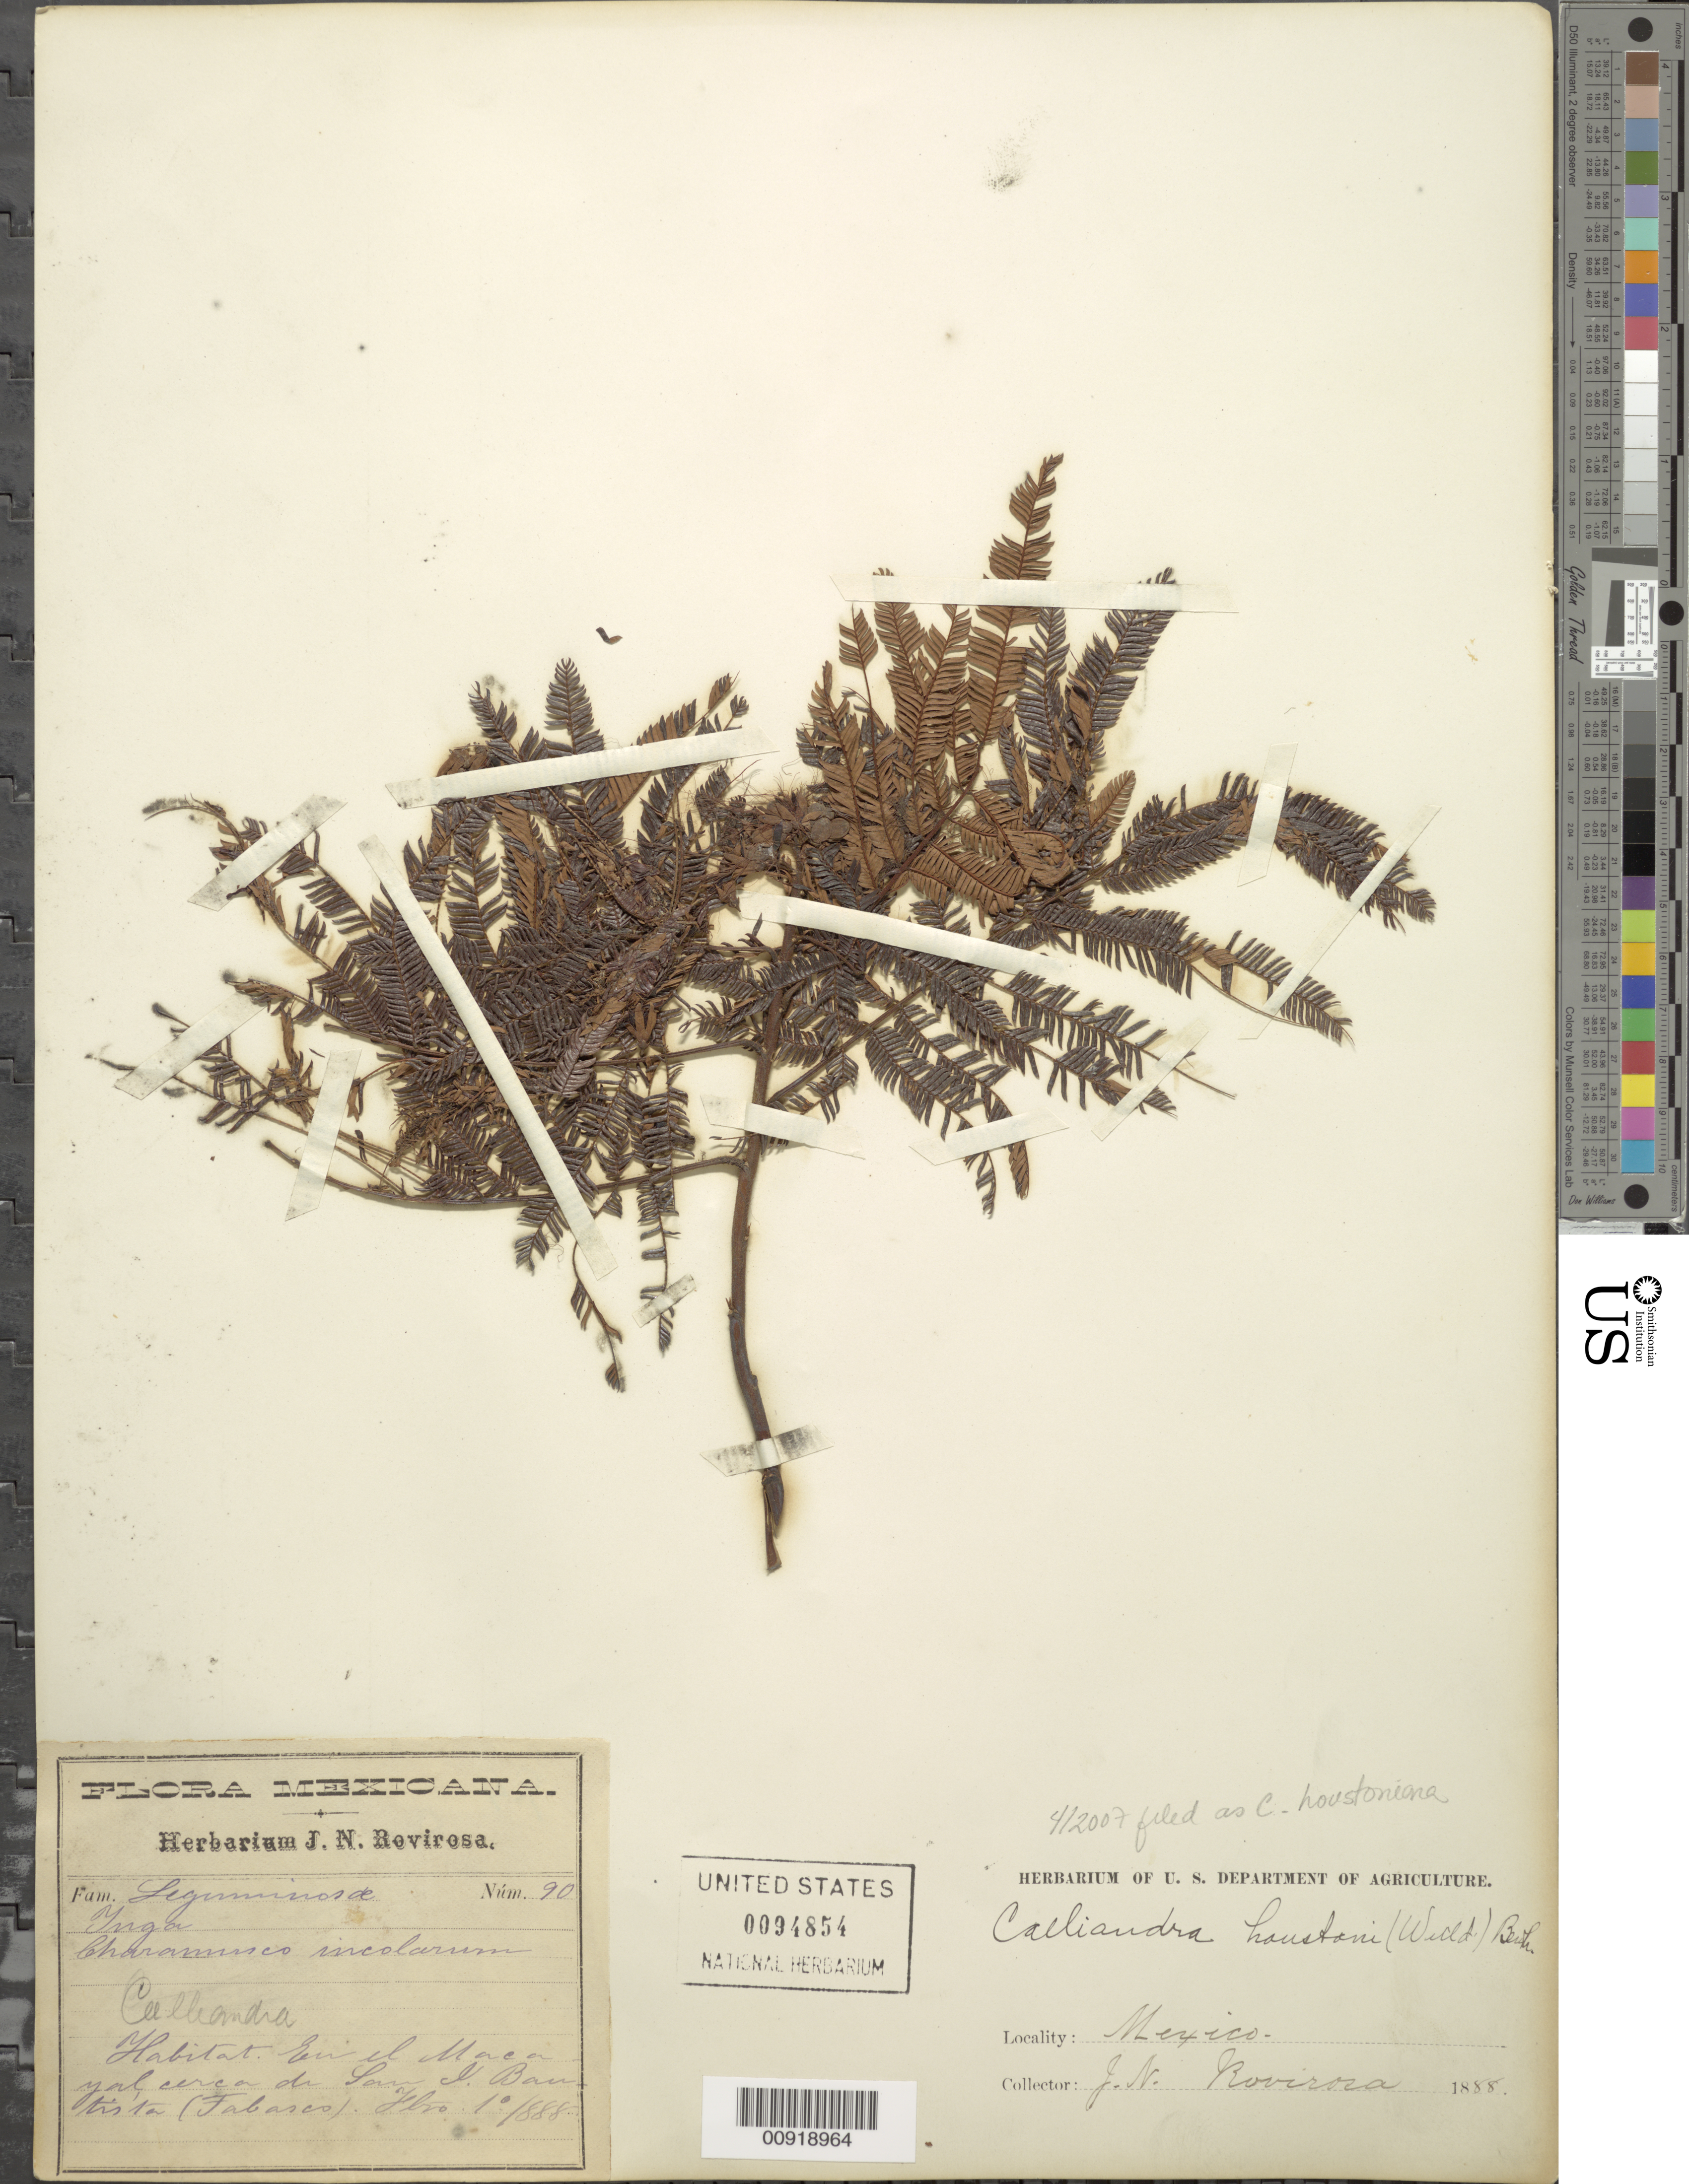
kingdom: Plantae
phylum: Tracheophyta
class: Magnoliopsida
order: Fabales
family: Fabaceae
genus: Calliandra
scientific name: Calliandra houstoniana var. houstoniana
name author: (Mill.) Standl.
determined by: Strong, Mark T., (BOT), Smithsonian Institution - National Museum of Natural History (UNITED STATES)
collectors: J. N. Rovirosa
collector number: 90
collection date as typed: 01 Feb 1888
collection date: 1888-02-01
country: Mexico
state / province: Tabasco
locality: En el Macayal, cerca de San J. Bautista.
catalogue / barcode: US 94854